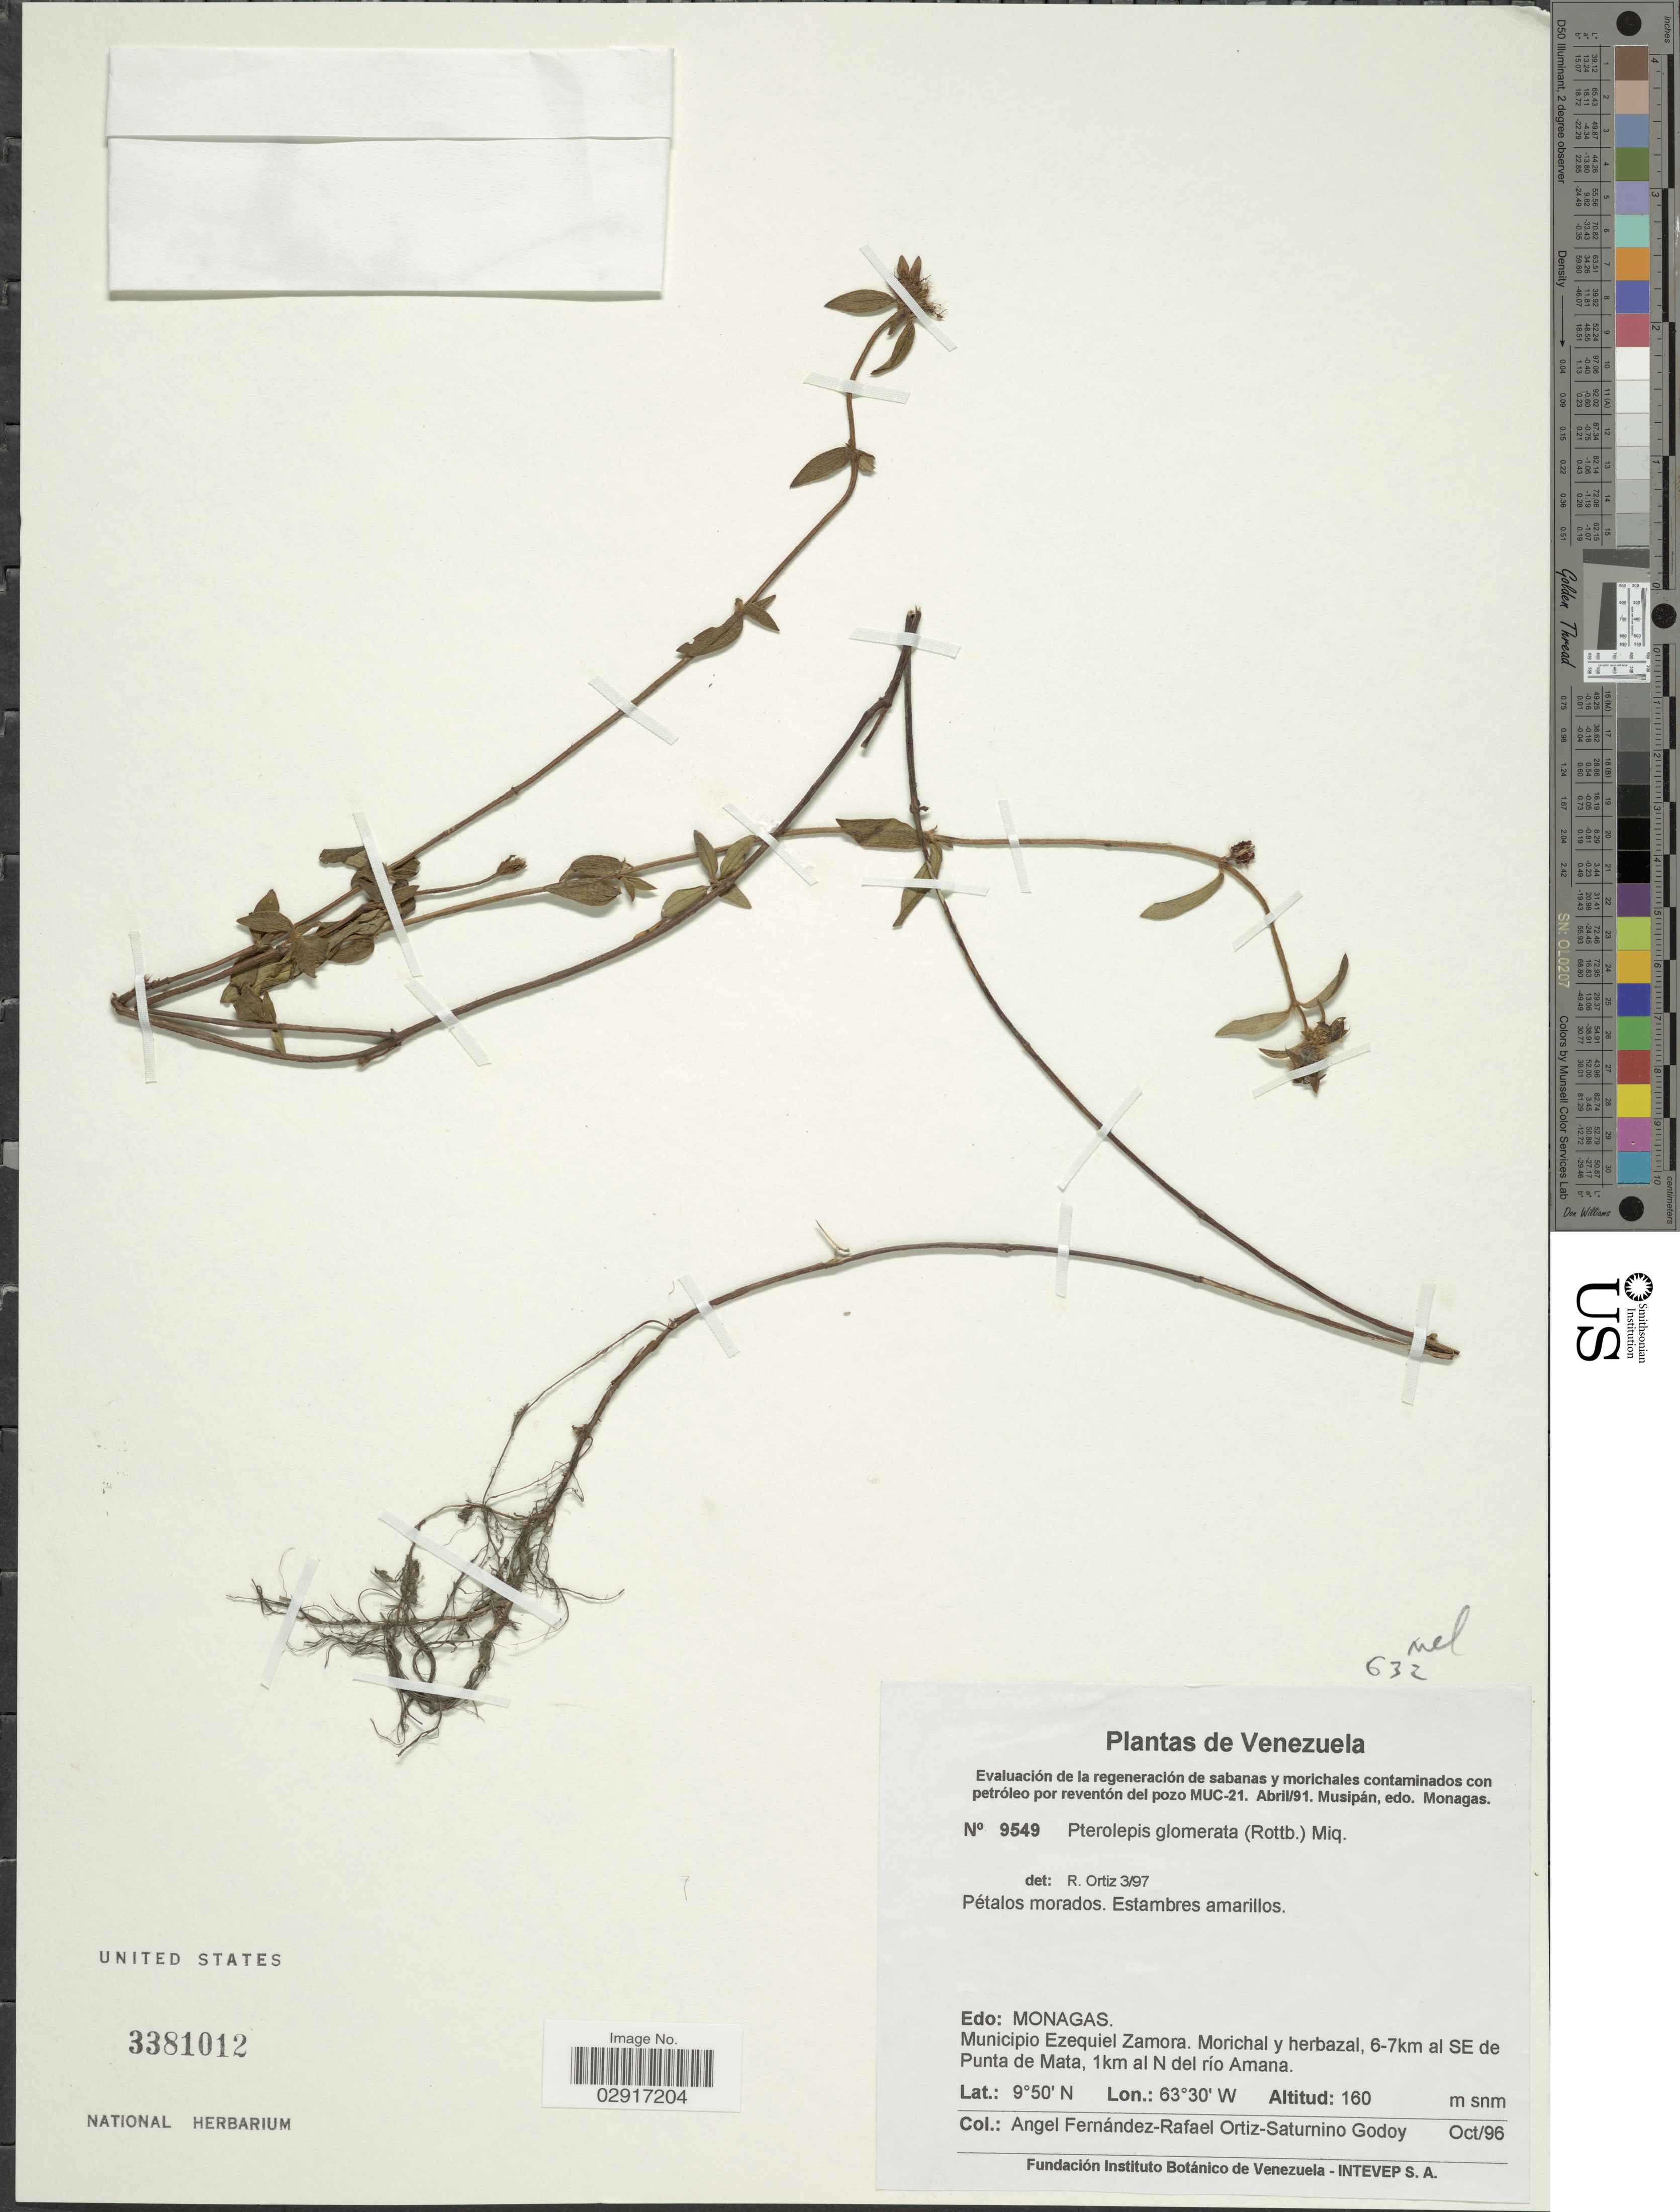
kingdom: Plantae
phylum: Tracheophyta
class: Magnoliopsida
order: Myrtales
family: Melastomataceae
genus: Pterolepis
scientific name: Pterolepis glomerata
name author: (Rottb.) Miq.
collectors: Á. Fernández, R. Ortiz & S. Godoy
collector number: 9549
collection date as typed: Transcribed d/m/y: /10/96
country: Venezuela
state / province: Monagas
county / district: Ezequiel Zamora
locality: Morichal y herbazal, 6-7 km al SE de Punta de Mata, 1km al N del río Amana.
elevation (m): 160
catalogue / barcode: US 3381012